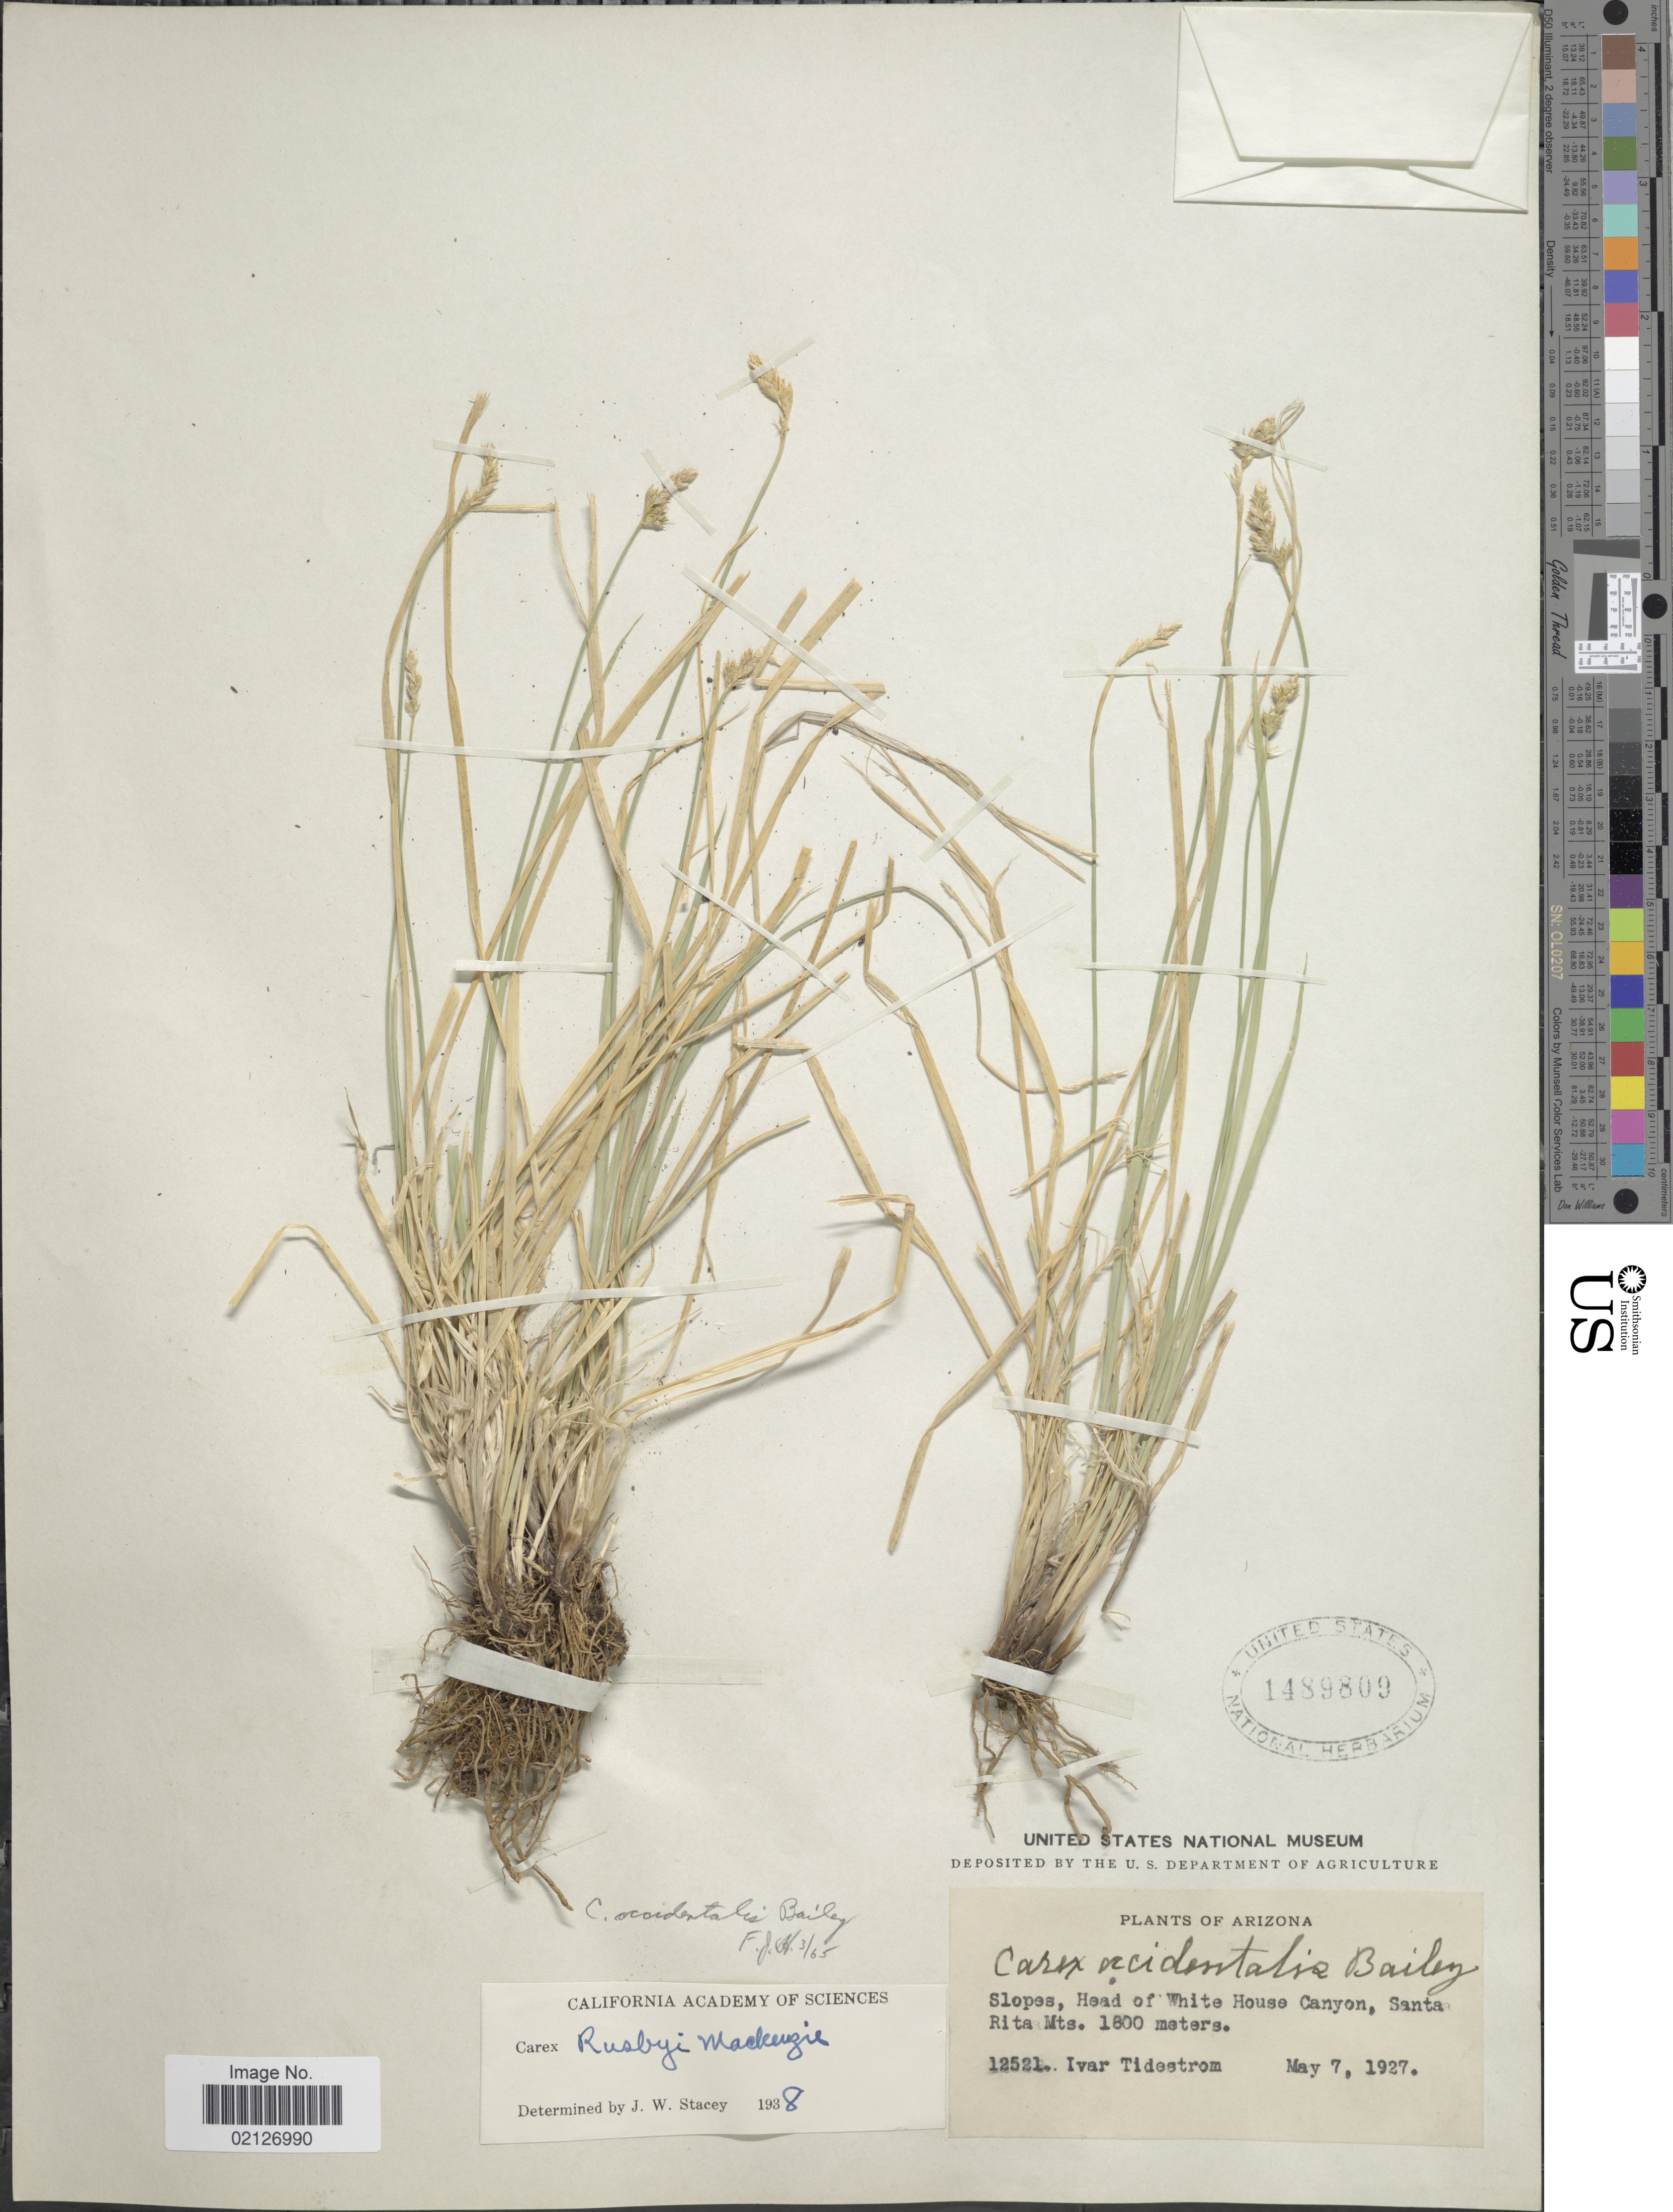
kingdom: Plantae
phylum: Tracheophyta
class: Liliopsida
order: Poales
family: Cyperaceae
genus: Carex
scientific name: Carex occidentalis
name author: L.H. Bailey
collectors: I. F. Tidestrom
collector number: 12521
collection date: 1927-05-07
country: United States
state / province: Arizona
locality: Slopes, head of White House Canyon, Santa Rita Mts.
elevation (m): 1800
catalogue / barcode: US 1489809